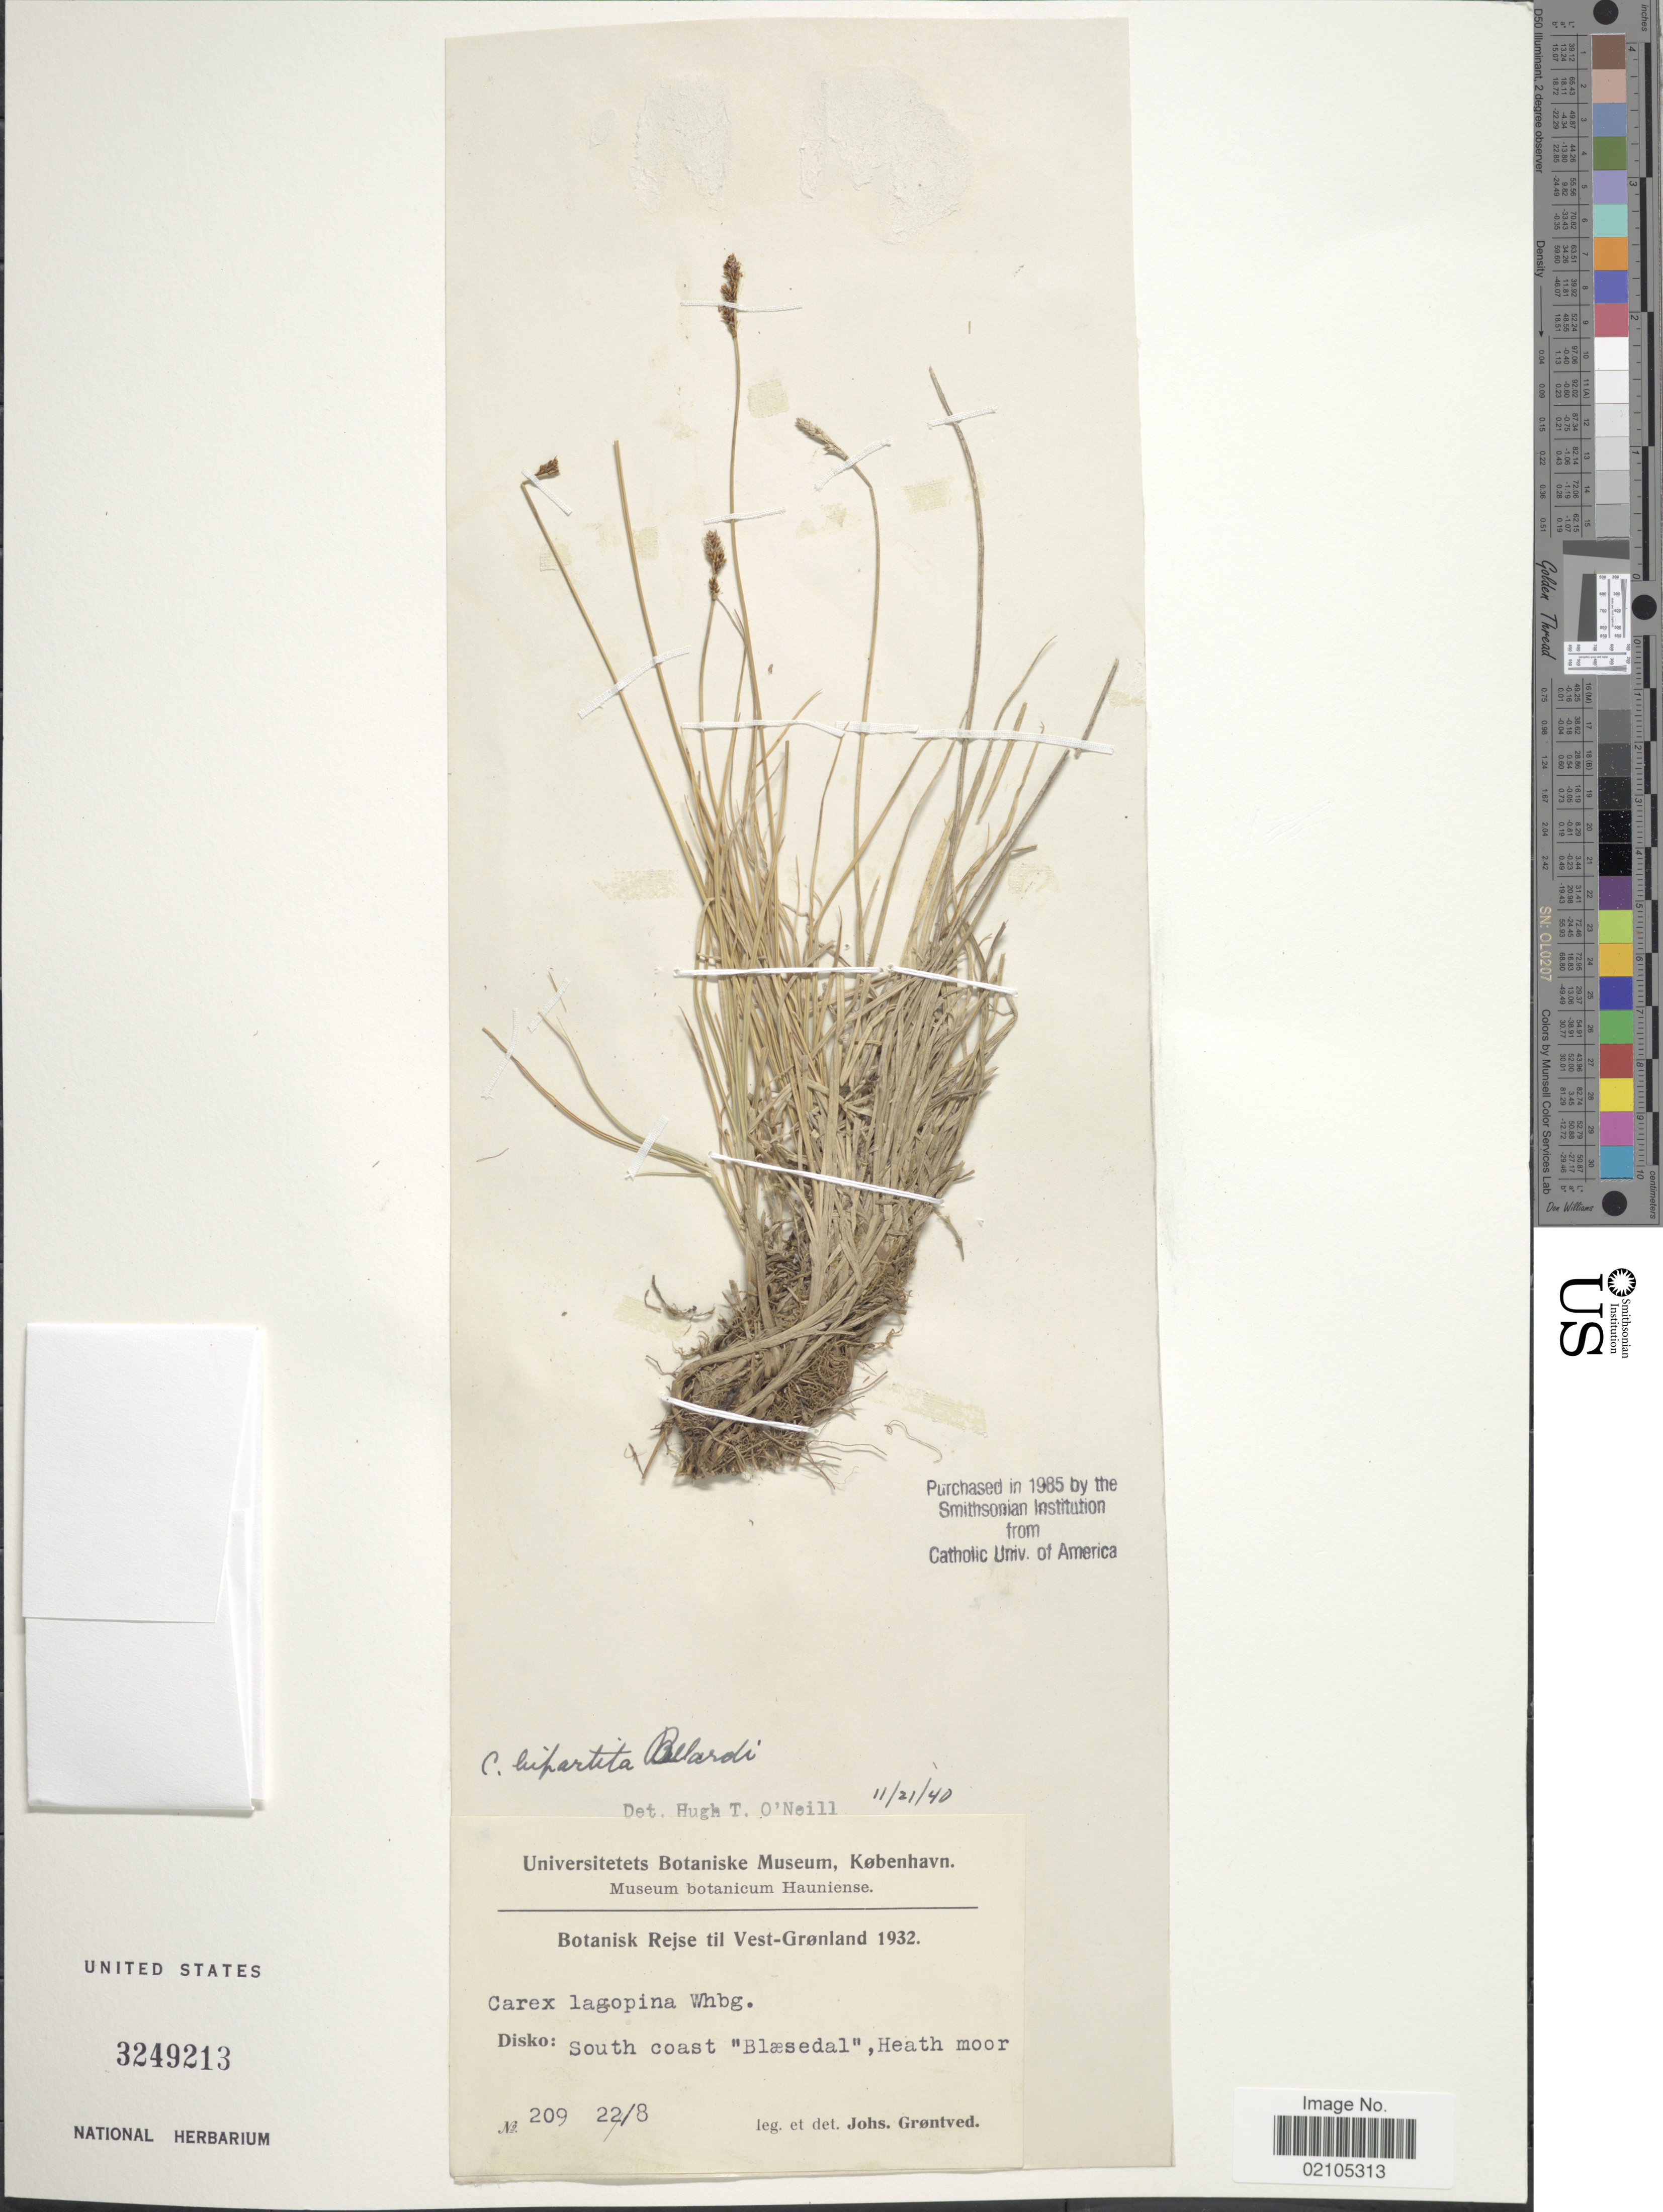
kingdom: Plantae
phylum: Tracheophyta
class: Liliopsida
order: Poales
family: Cyperaceae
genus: Carex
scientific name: Carex lachenalii subsp. lachenalii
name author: Schkuhr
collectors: J. Gröntved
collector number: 209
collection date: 1932-08-22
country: Greenland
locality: Vest-Gronland. Disko: South coast "Blaesedal", Heath moor.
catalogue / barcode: US 3249213